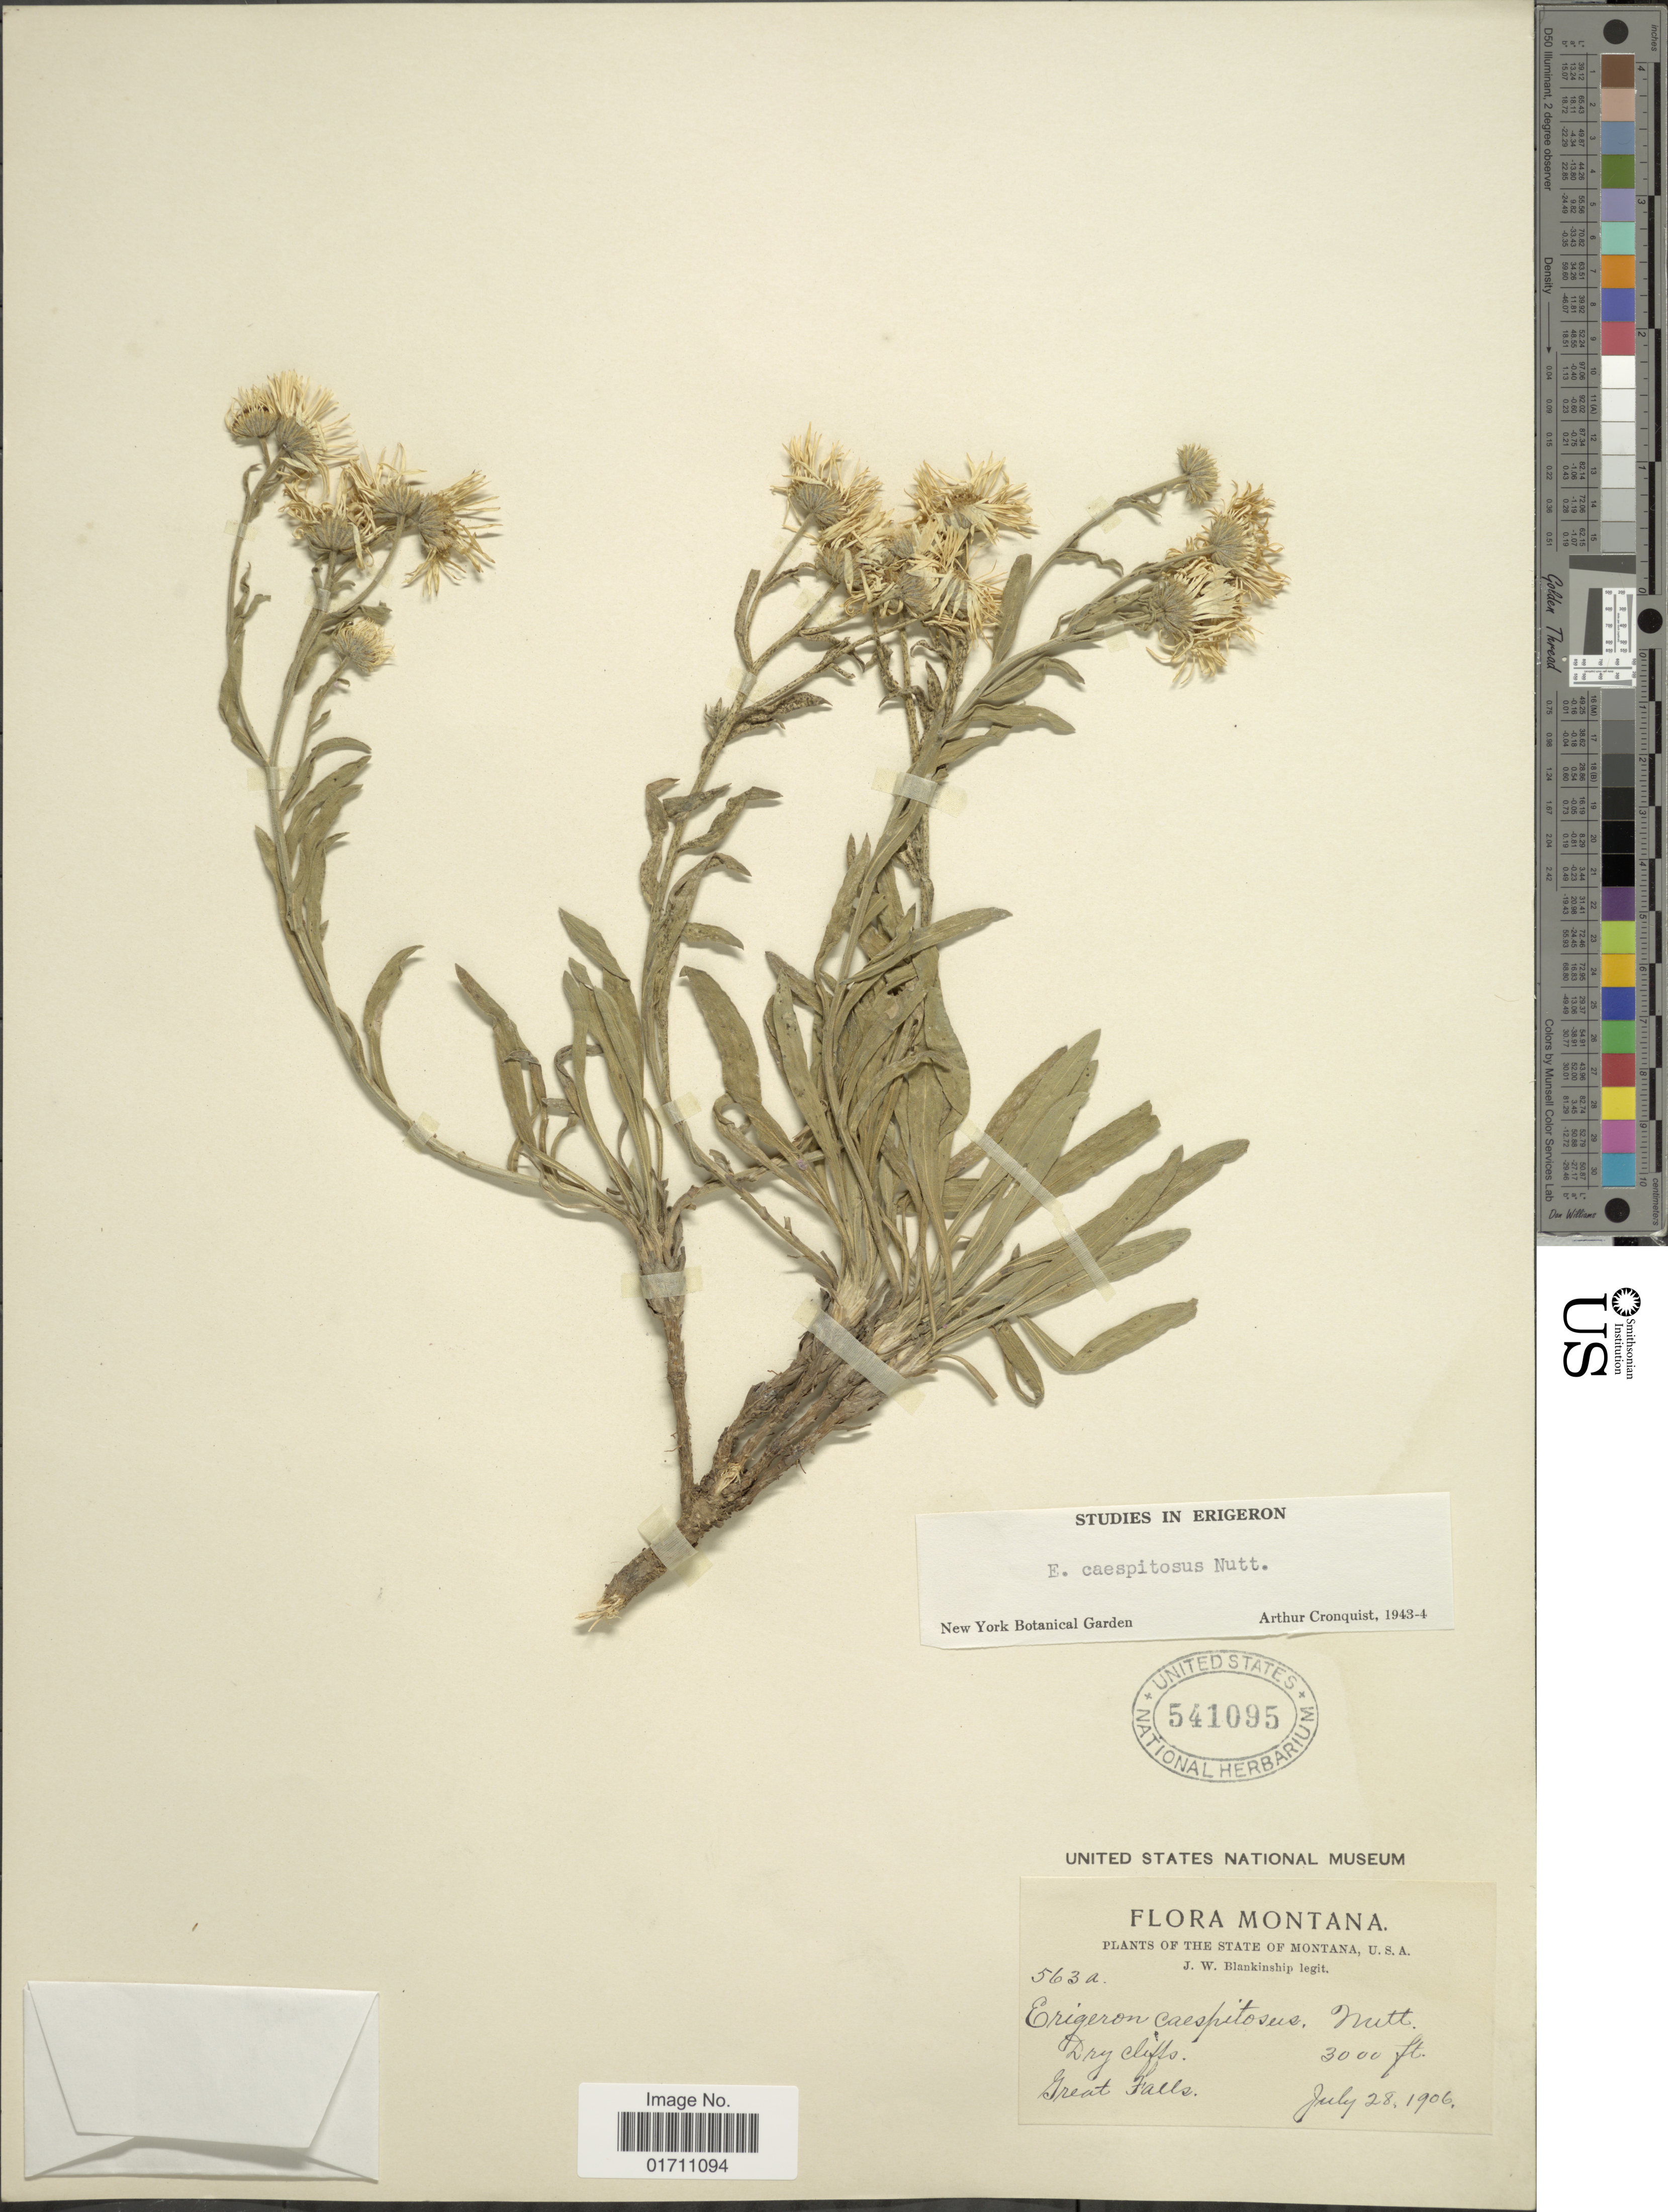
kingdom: Plantae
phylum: Tracheophyta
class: Magnoliopsida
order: Asterales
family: Asteraceae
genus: Erigeron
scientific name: Erigeron caespitosus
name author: Nutt.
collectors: J. W. Blankinship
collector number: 563a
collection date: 1906-07-28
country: United States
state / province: Montana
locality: The State of Montana, Dry cliffs, Great Falls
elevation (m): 914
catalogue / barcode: US 541095